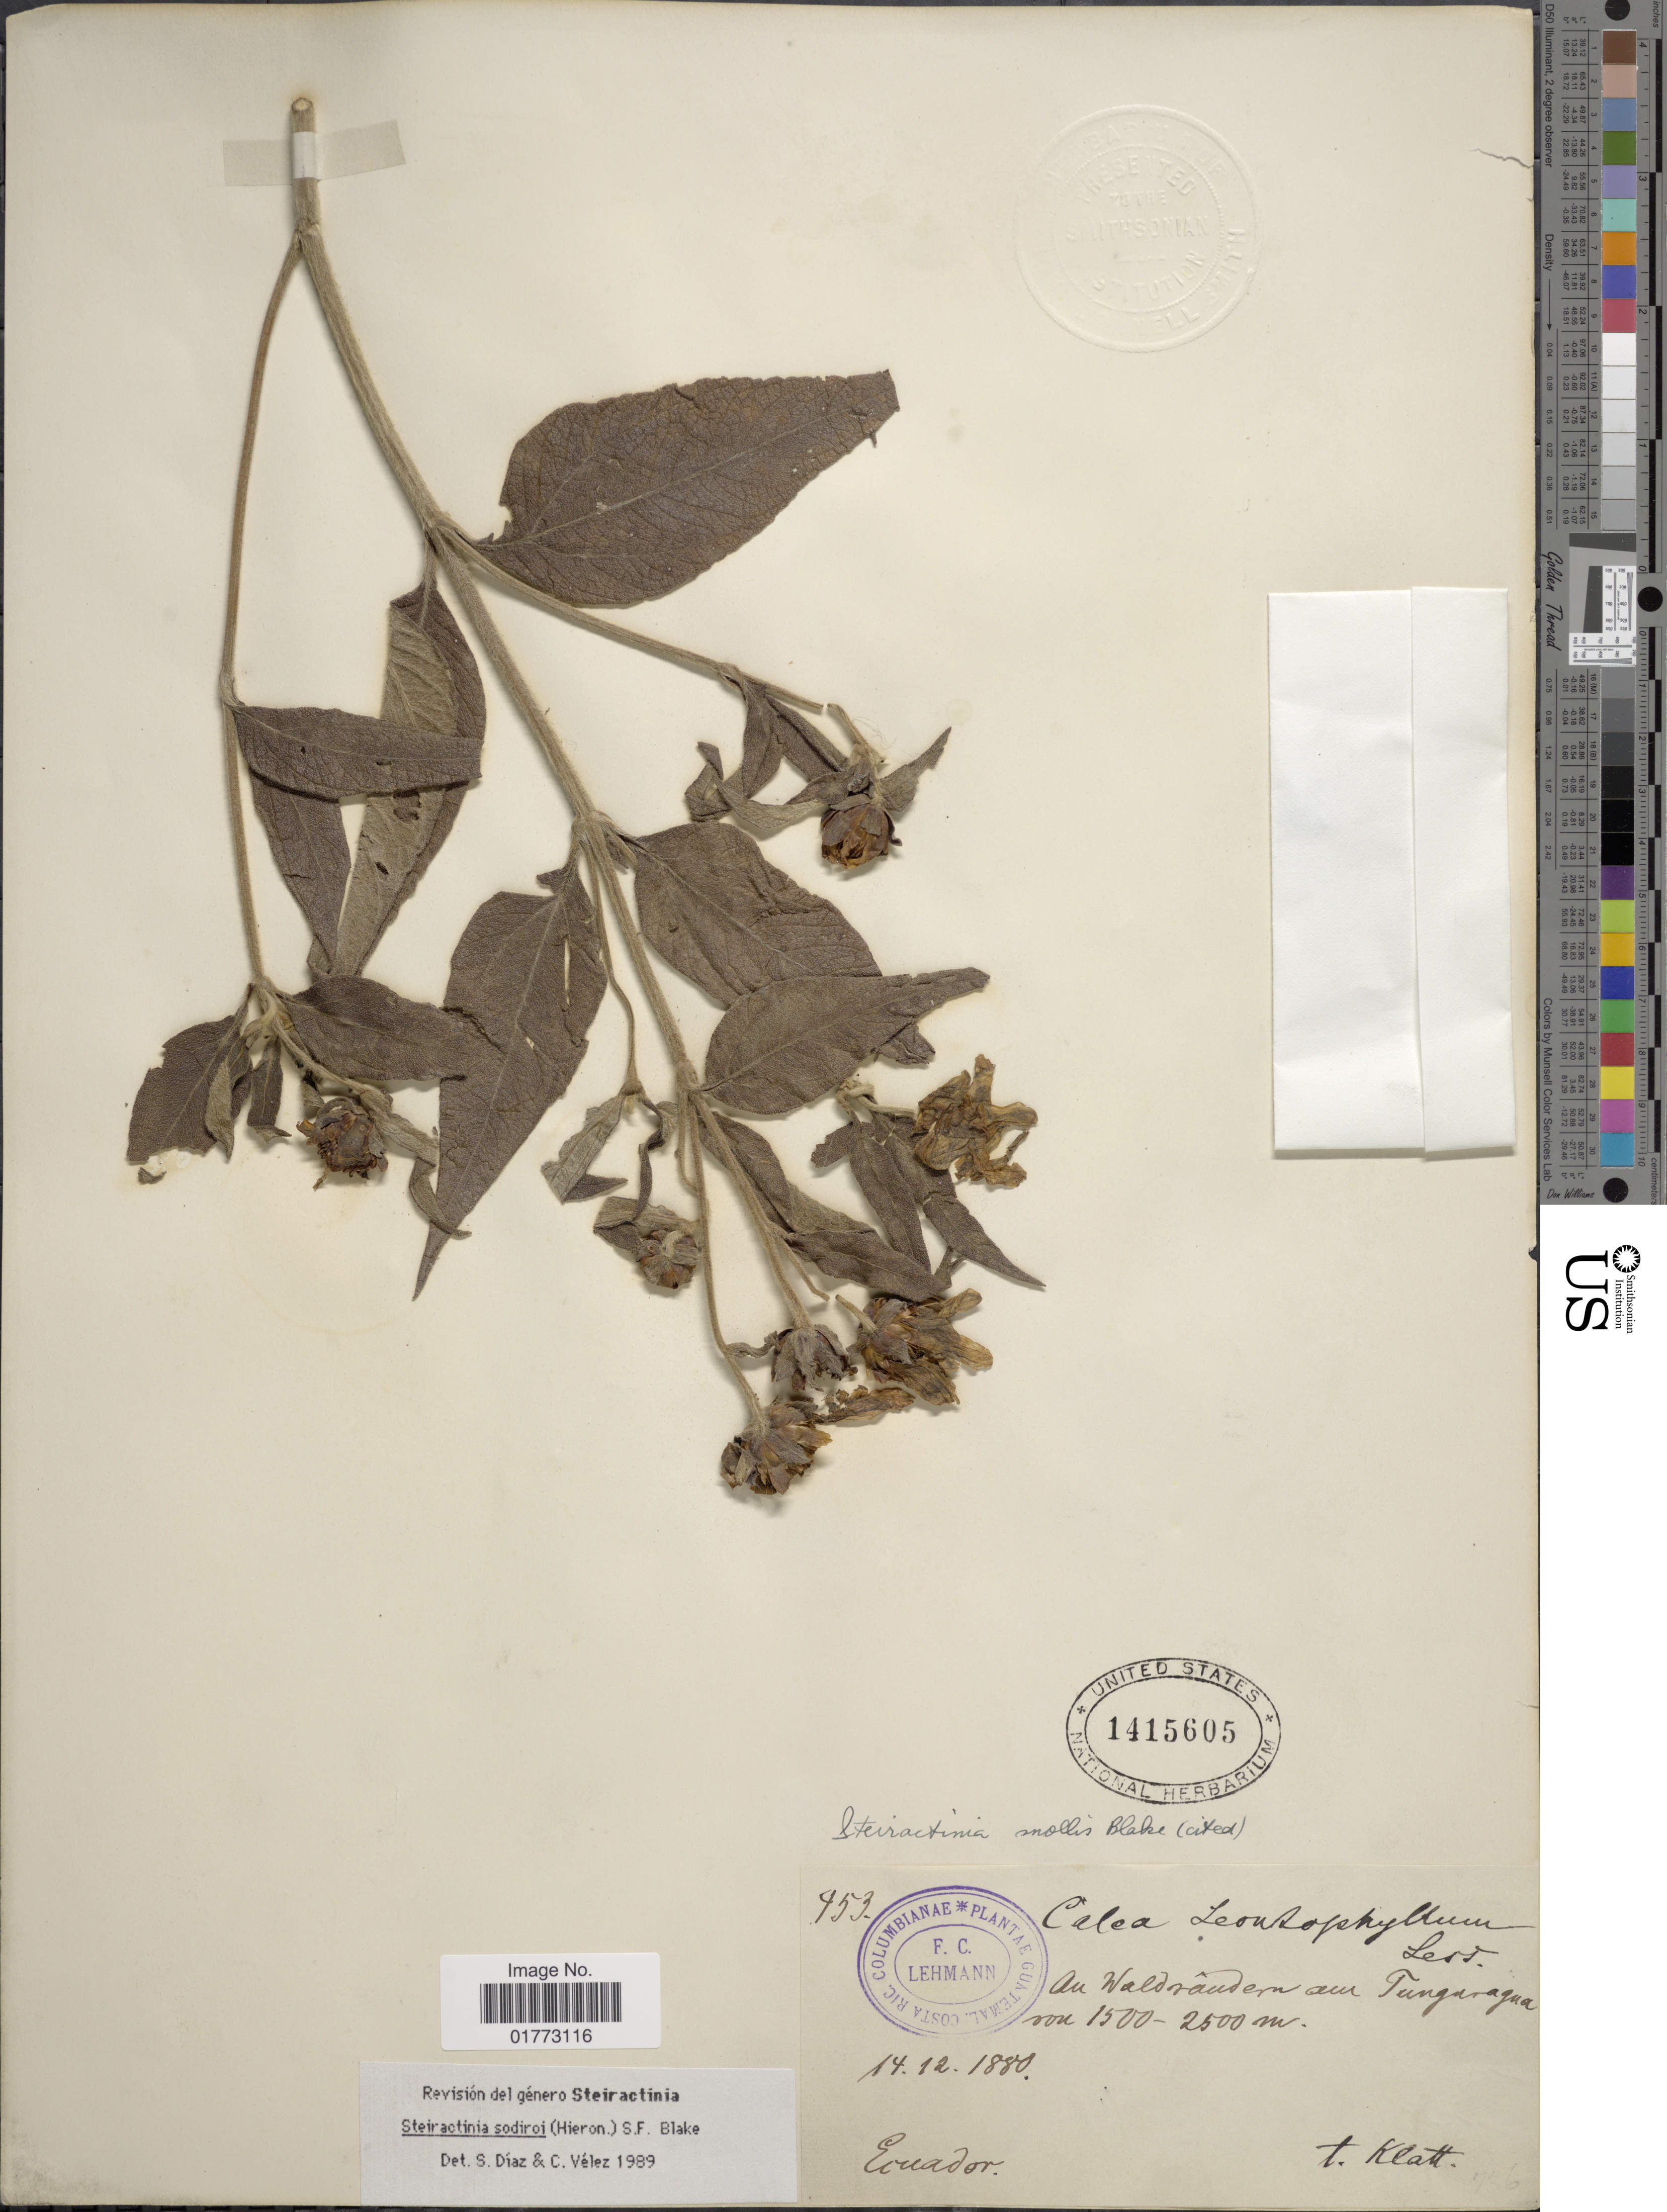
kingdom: Plantae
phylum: Tracheophyta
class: Magnoliopsida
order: Asterales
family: Asteraceae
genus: Steiractinia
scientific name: Steiractinia sodiroi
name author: (Hieron. ex Sodiro) S.F. Blake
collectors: T. Klatt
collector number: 953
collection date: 1880-12-14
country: Ecuador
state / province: Tungurahua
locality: An Waldrandern am Tungurahua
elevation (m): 1500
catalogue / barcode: US 1415605